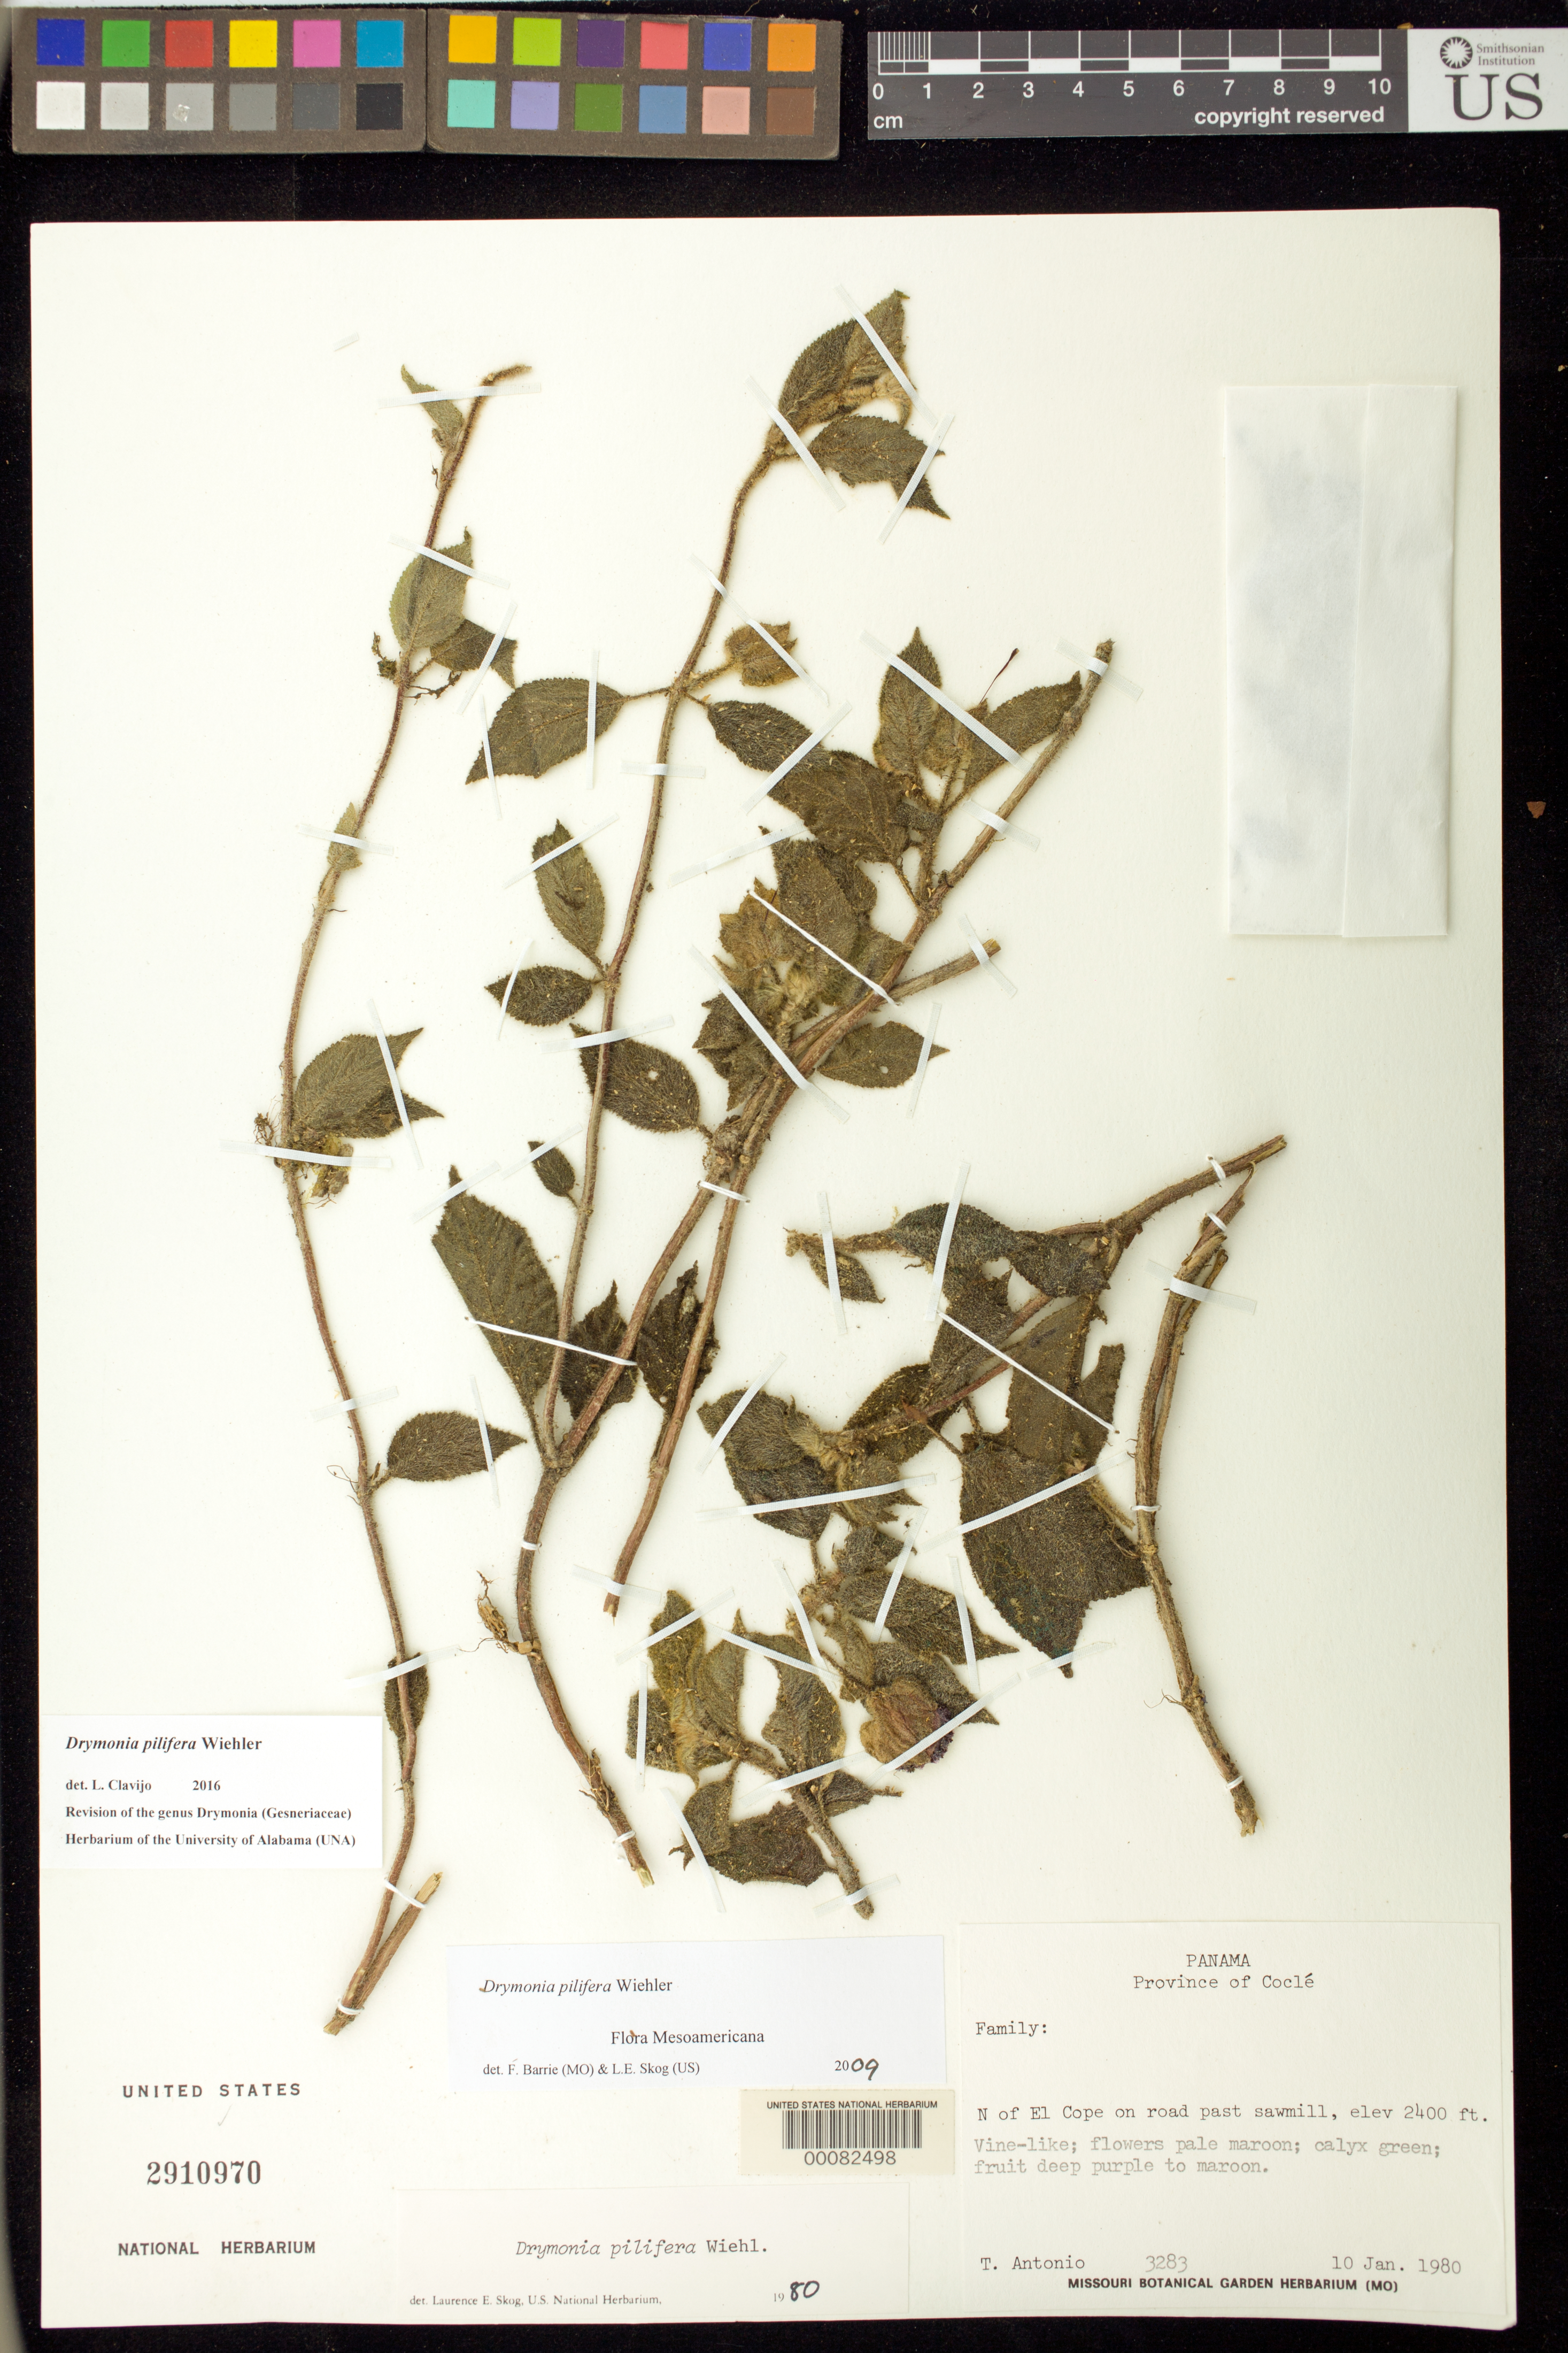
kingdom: Plantae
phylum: Tracheophyta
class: Magnoliopsida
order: Lamiales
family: Gesneriaceae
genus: Drymonia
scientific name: Drymonia pilifera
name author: Wiehler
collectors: T. Antonio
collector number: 3283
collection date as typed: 10 Jan 1980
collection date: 1980-01-10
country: Panama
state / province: Coclé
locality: N of El Cope on road past sawmill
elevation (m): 732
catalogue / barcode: US 2910970